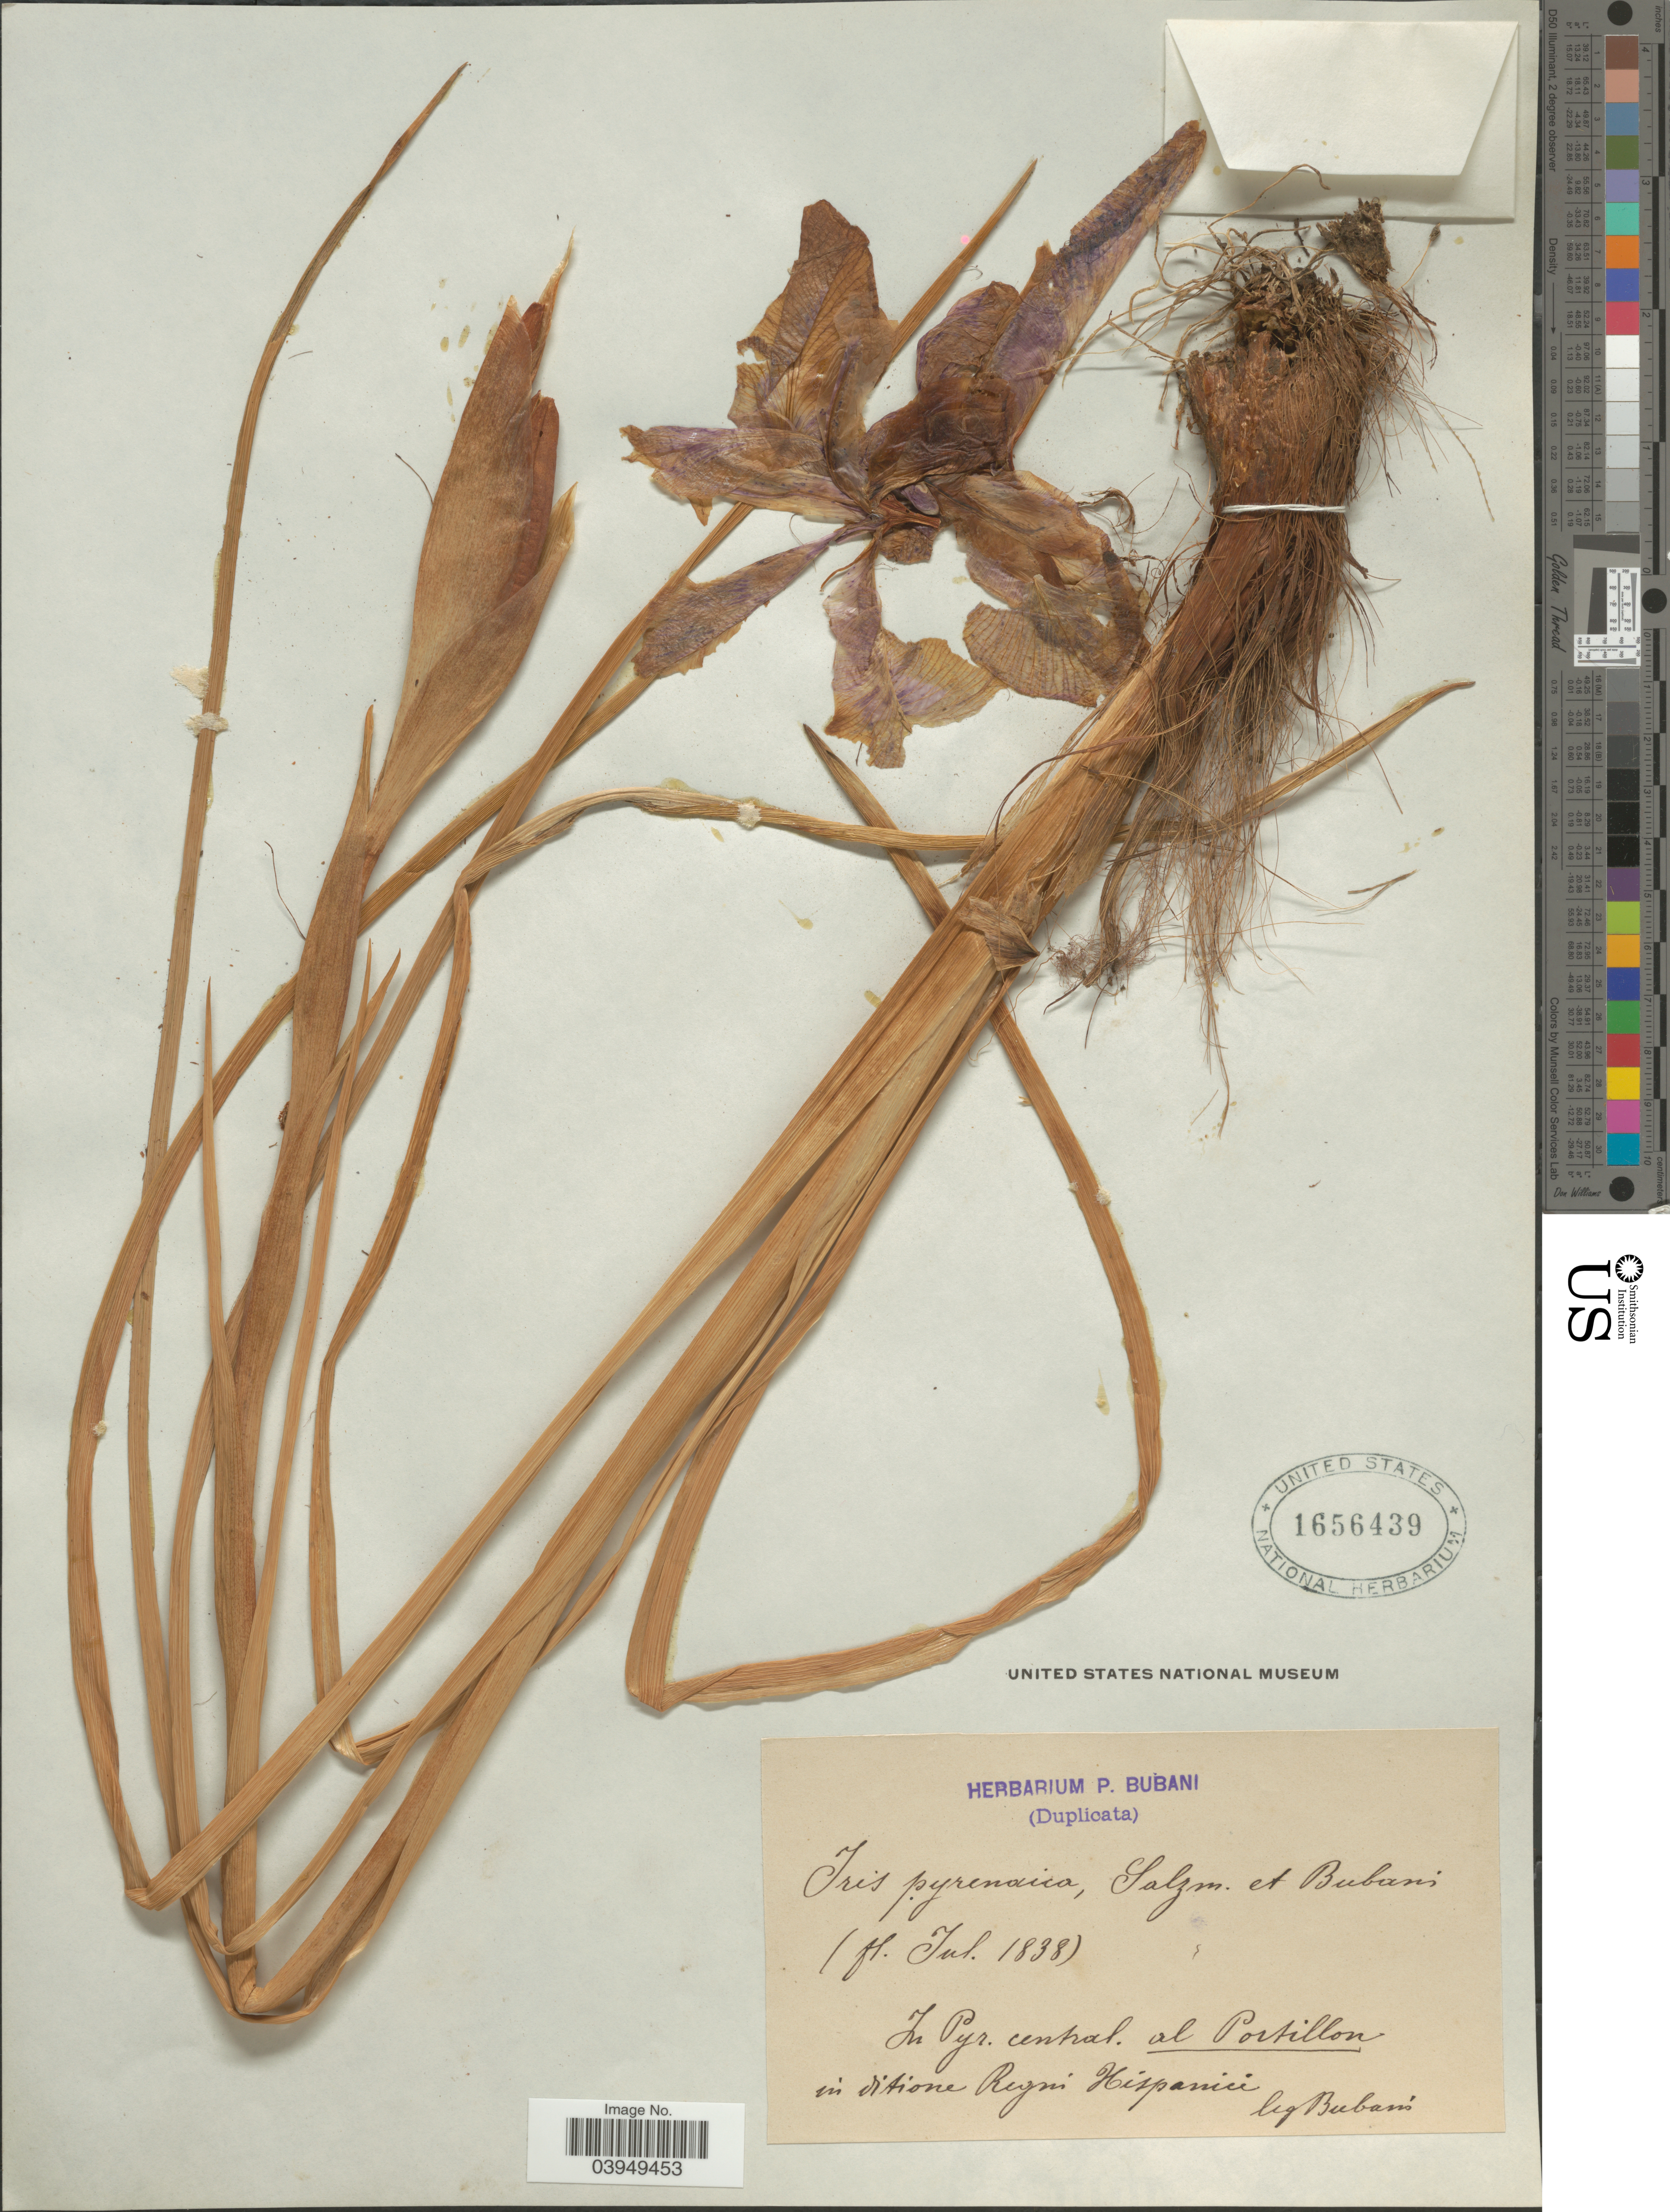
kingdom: Plantae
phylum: Tracheophyta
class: Liliopsida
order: Asparagales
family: Iridaceae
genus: Iris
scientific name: Iris pyrenaica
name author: L.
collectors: P. Bubani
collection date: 1838-07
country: Spain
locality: In Pyr. central al Portillon in ditione Regni Hispanici.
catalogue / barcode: US 1656439